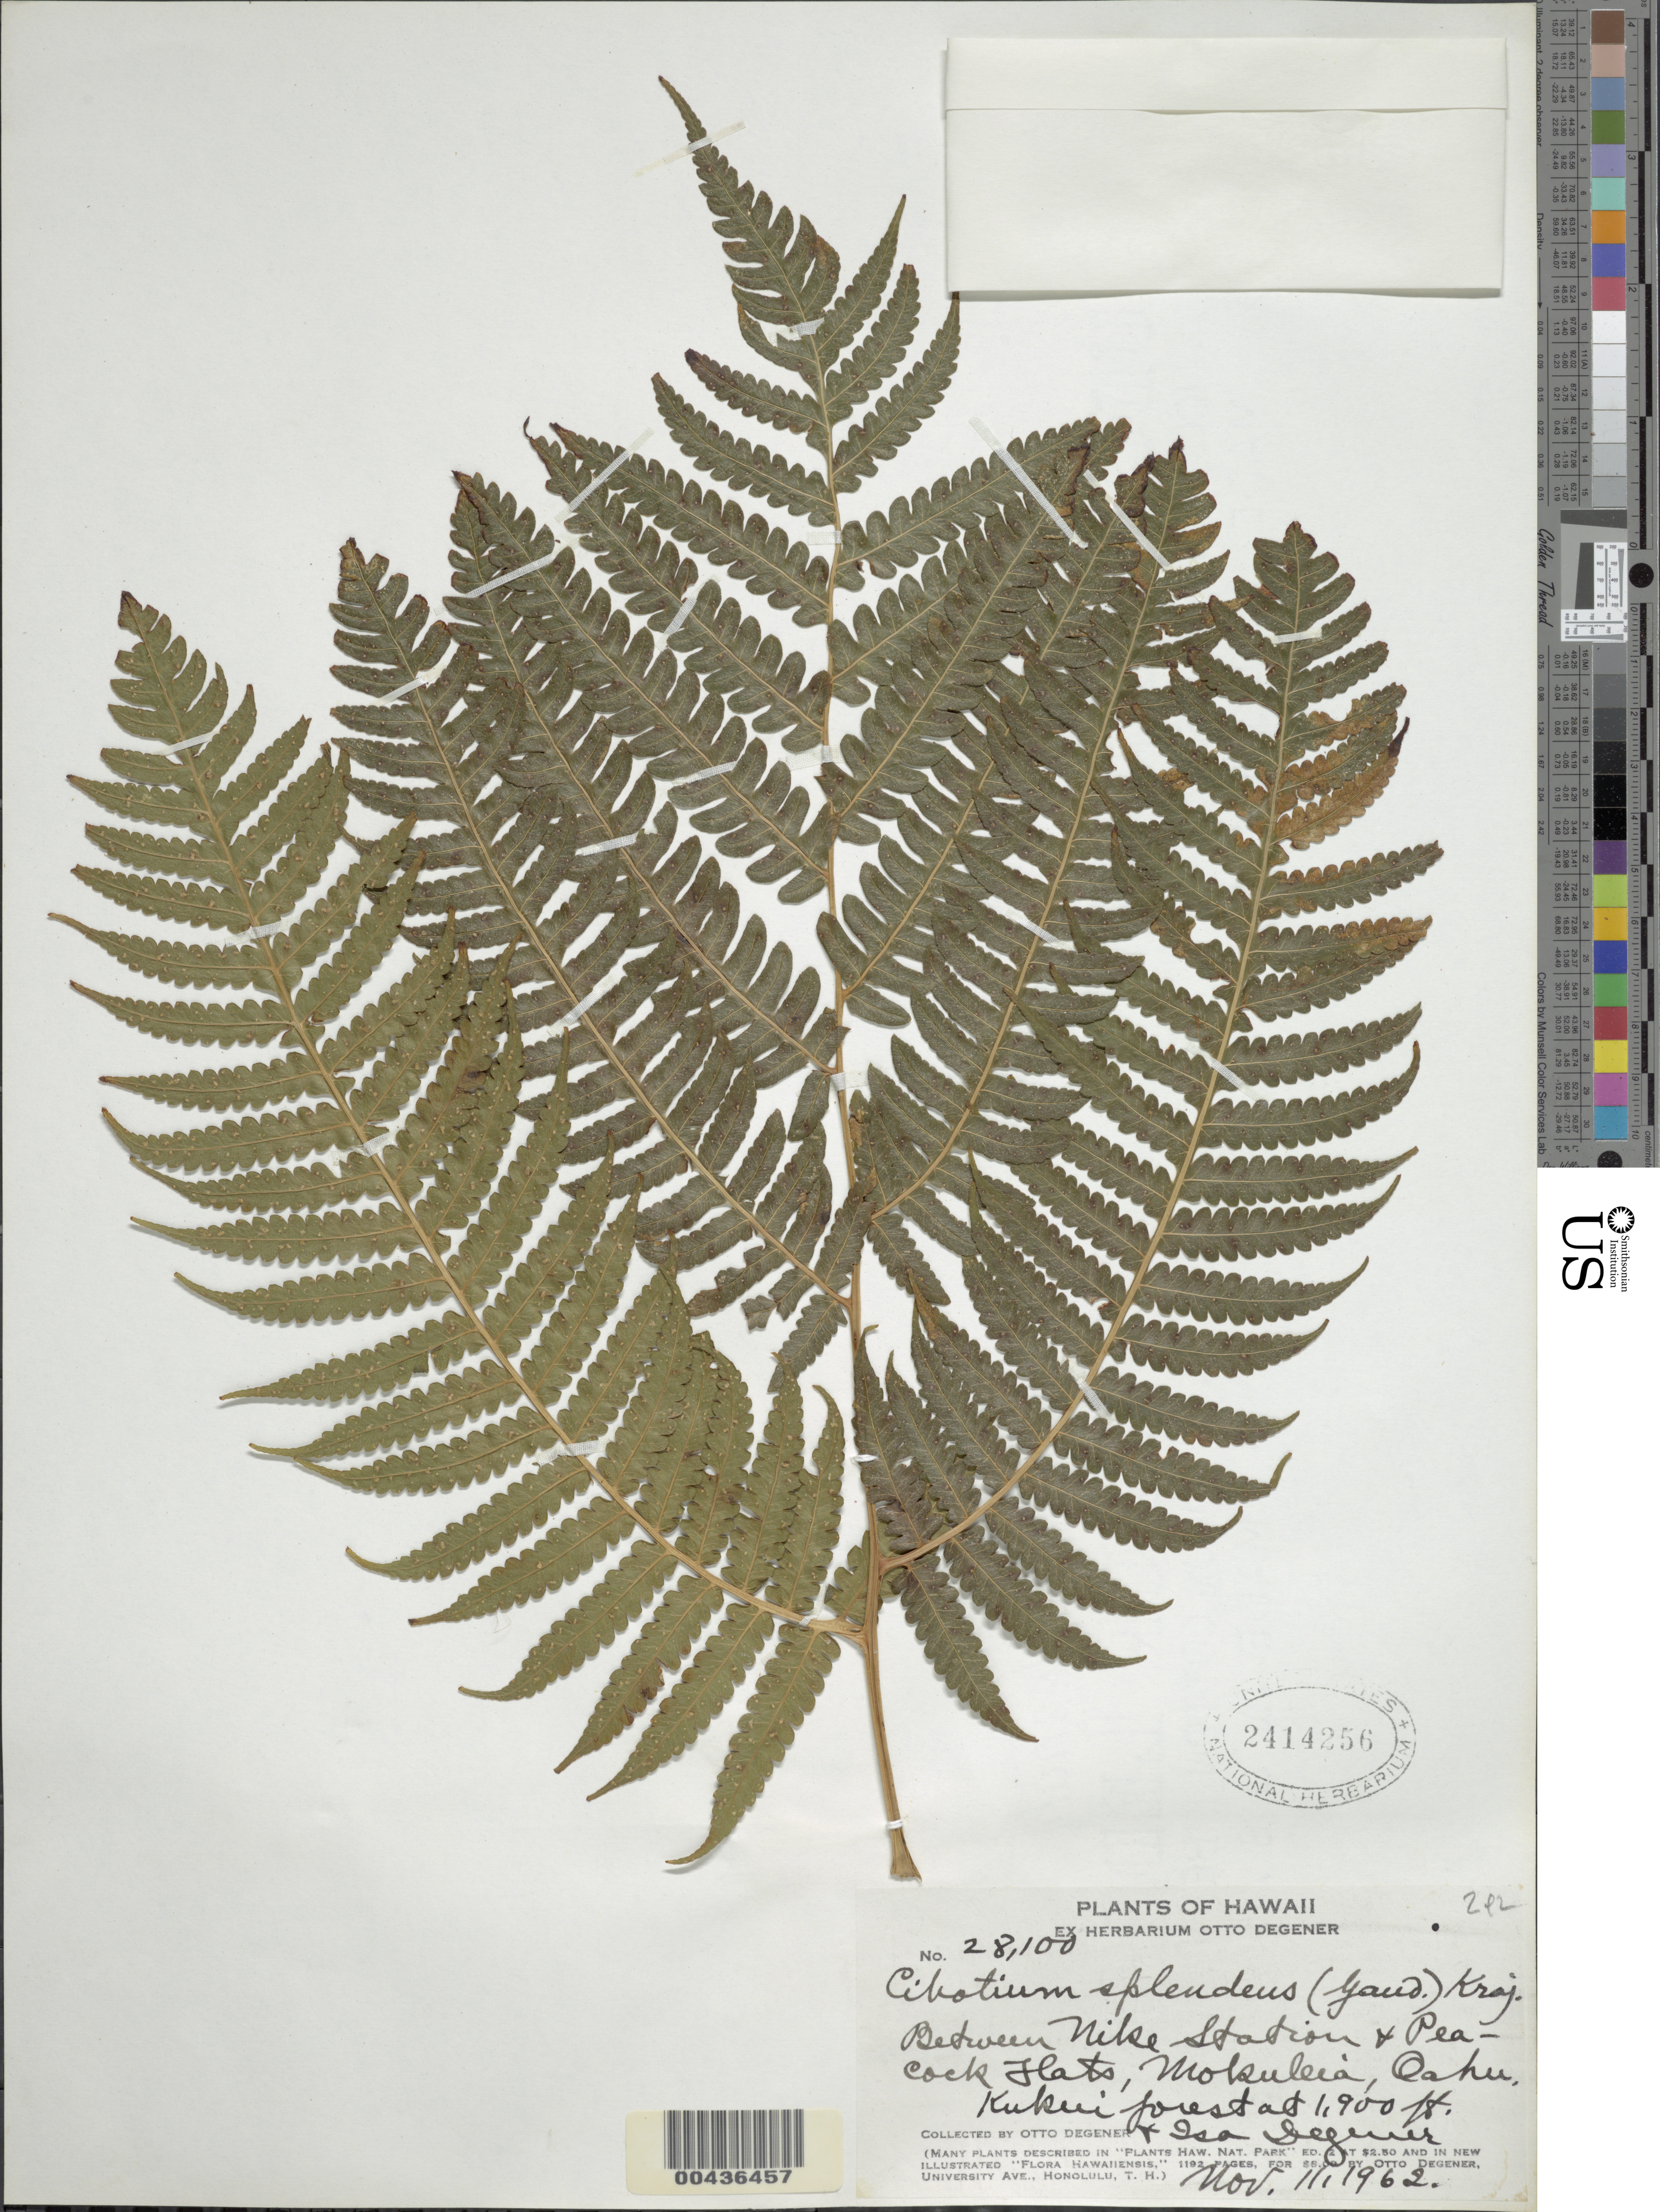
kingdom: Plantae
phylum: Tracheophyta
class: Polypodiopsida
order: Cyatheales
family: Cibotiaceae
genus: Cibotium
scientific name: Cibotium chamissoi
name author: Kaulf.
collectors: O. Degener & I. Degener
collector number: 28100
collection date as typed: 11 Nov 1962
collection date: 1962-11-11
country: United States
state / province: Hawaii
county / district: Honolulu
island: Oahu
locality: Between Nike Station and Peacock Flats, Mokuleia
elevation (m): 579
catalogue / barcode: US 2414256